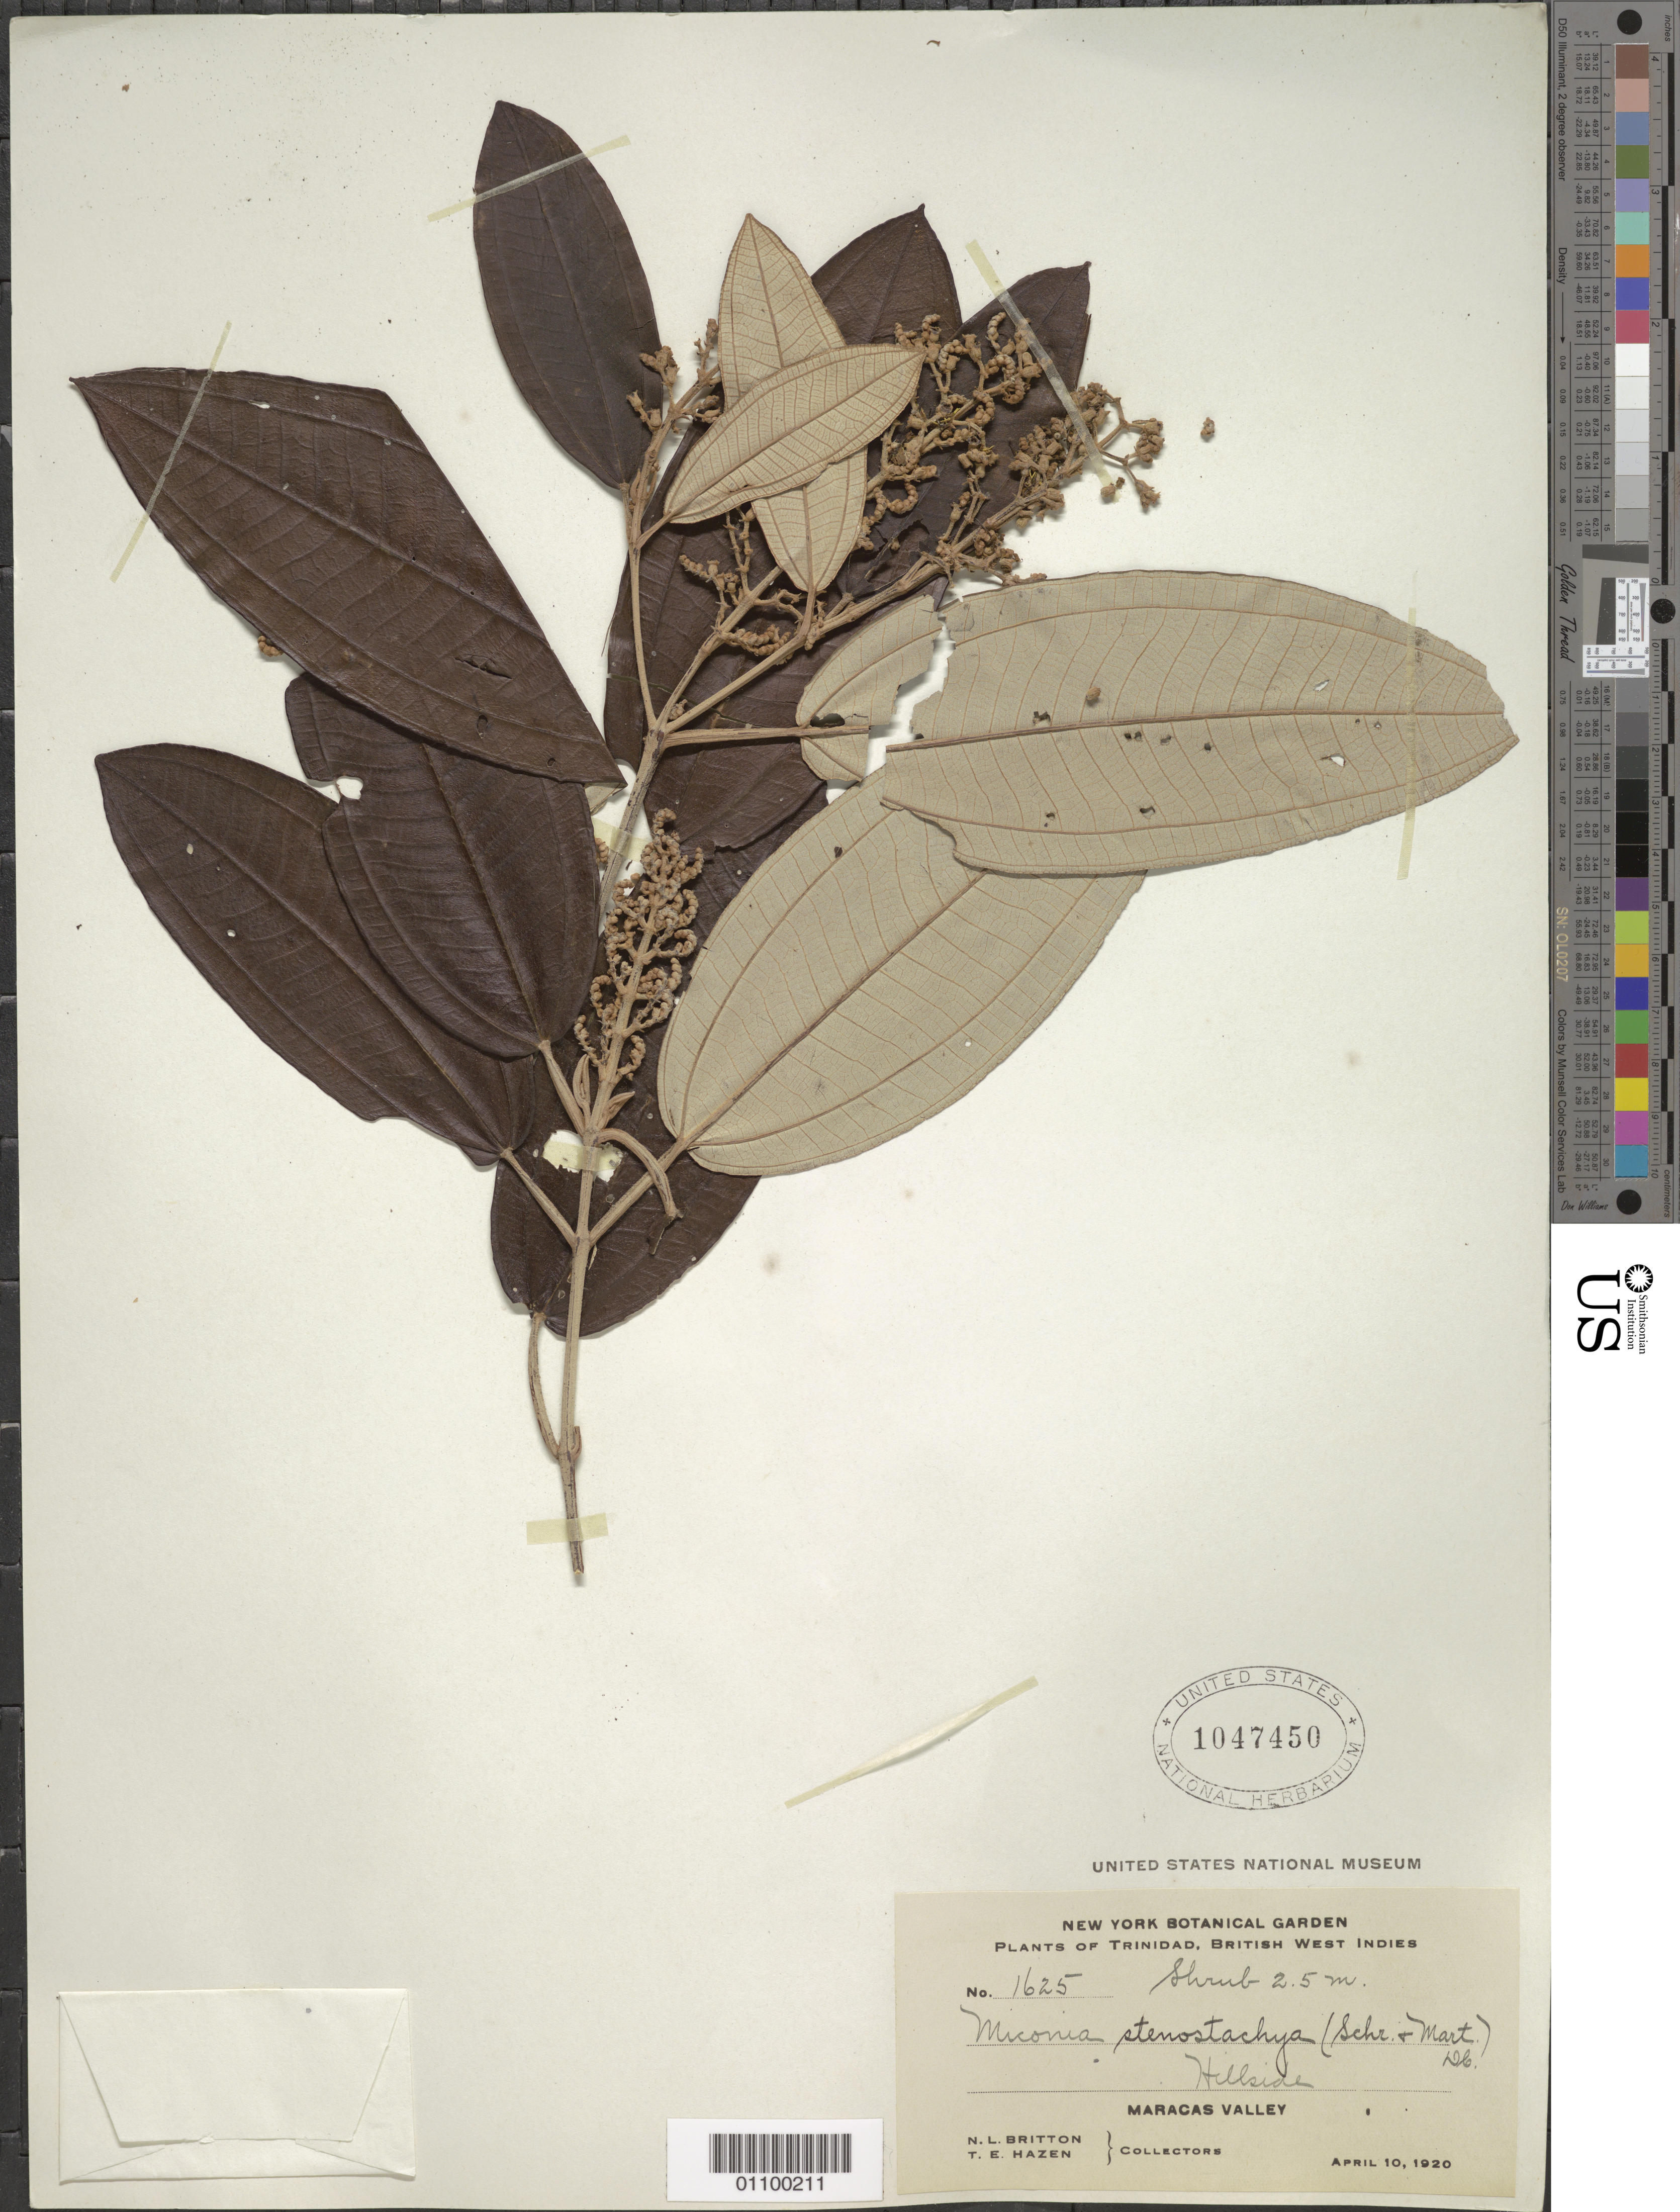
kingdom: Plantae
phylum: Tracheophyta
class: Magnoliopsida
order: Myrtales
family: Melastomataceae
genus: Miconia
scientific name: Miconia stenostachya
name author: DC.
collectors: N. Britton & T. E. Hazen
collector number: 1625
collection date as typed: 10 Apr 1920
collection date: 1920-04-10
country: Trinidad and Tobago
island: Trinidad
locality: Maracas Valley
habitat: hillside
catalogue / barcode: US 1047450